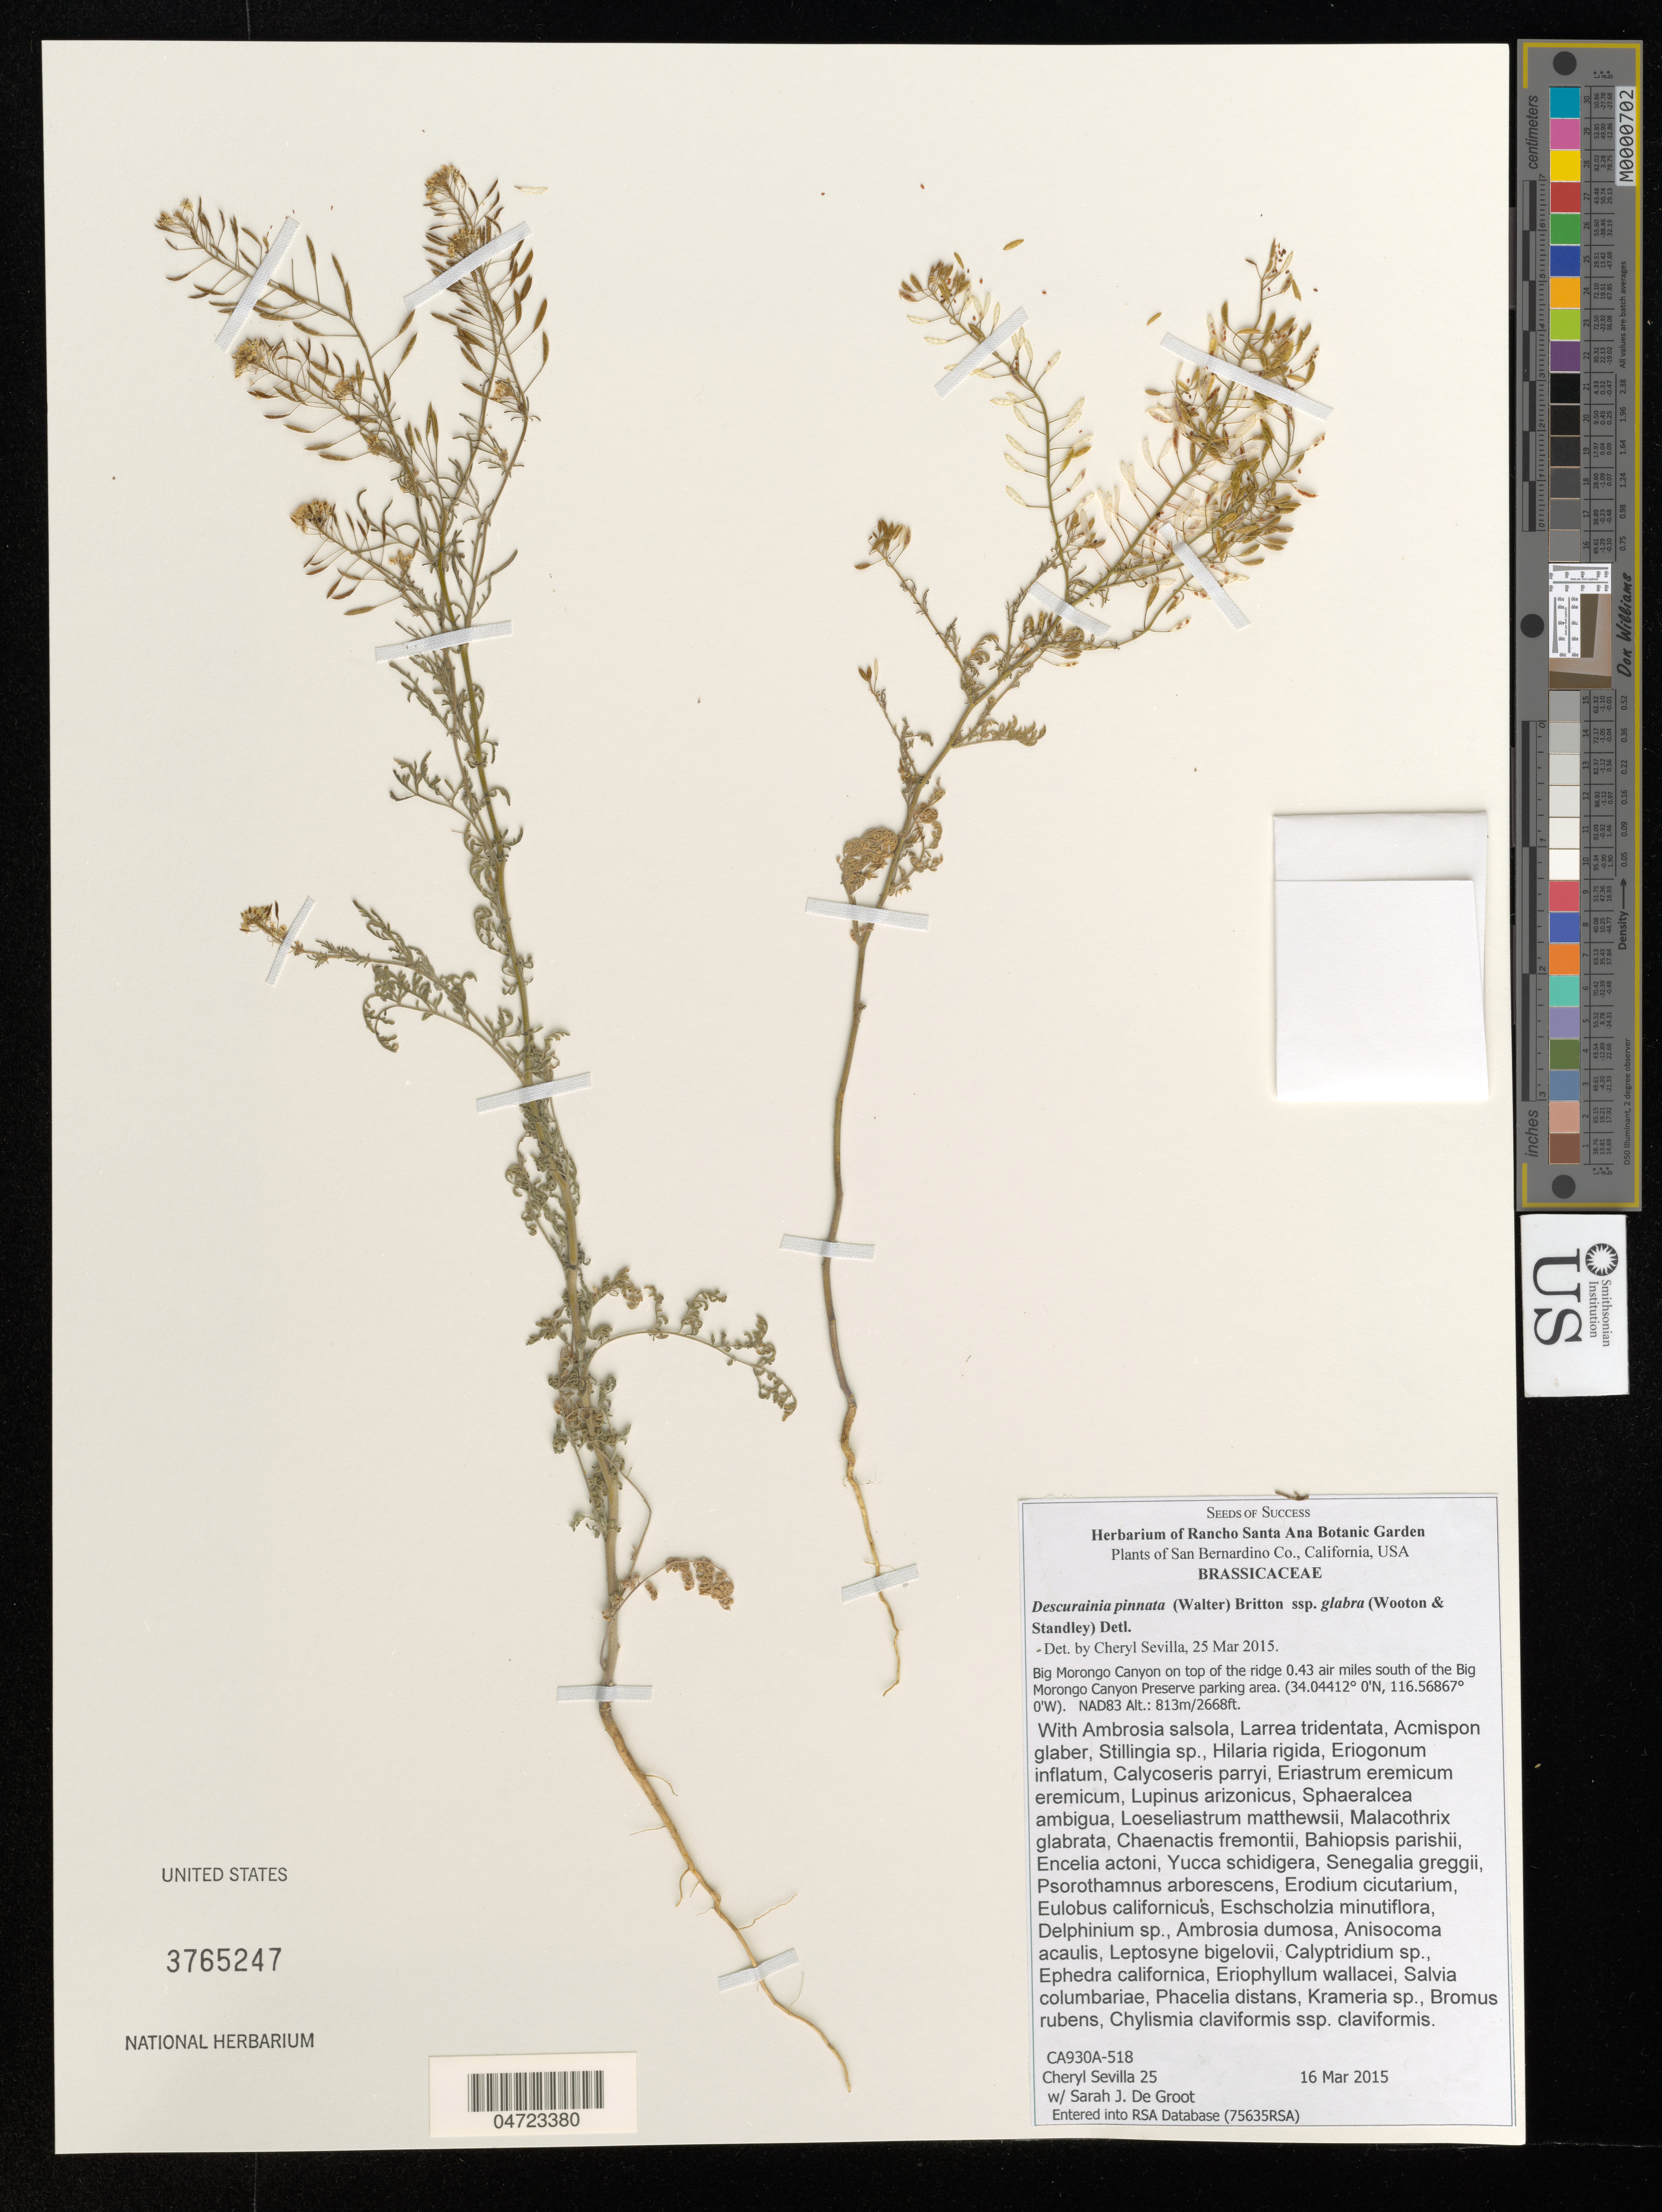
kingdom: Plantae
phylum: Tracheophyta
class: Magnoliopsida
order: Brassicales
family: Brassicaceae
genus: Descurainia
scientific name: Descurainia pinnata subsp. glabra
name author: (Wooton & Standl.) Detling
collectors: C. Sevilla & S. De Groot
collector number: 25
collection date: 2015-03-16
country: United States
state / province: California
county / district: San Bernardino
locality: San Bernardino Co. Big Morongo Canyon on top of the ridge 0.43 air miles south of the Big Morongo Canyon Preserve parking area.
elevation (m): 813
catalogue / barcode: US 3765247